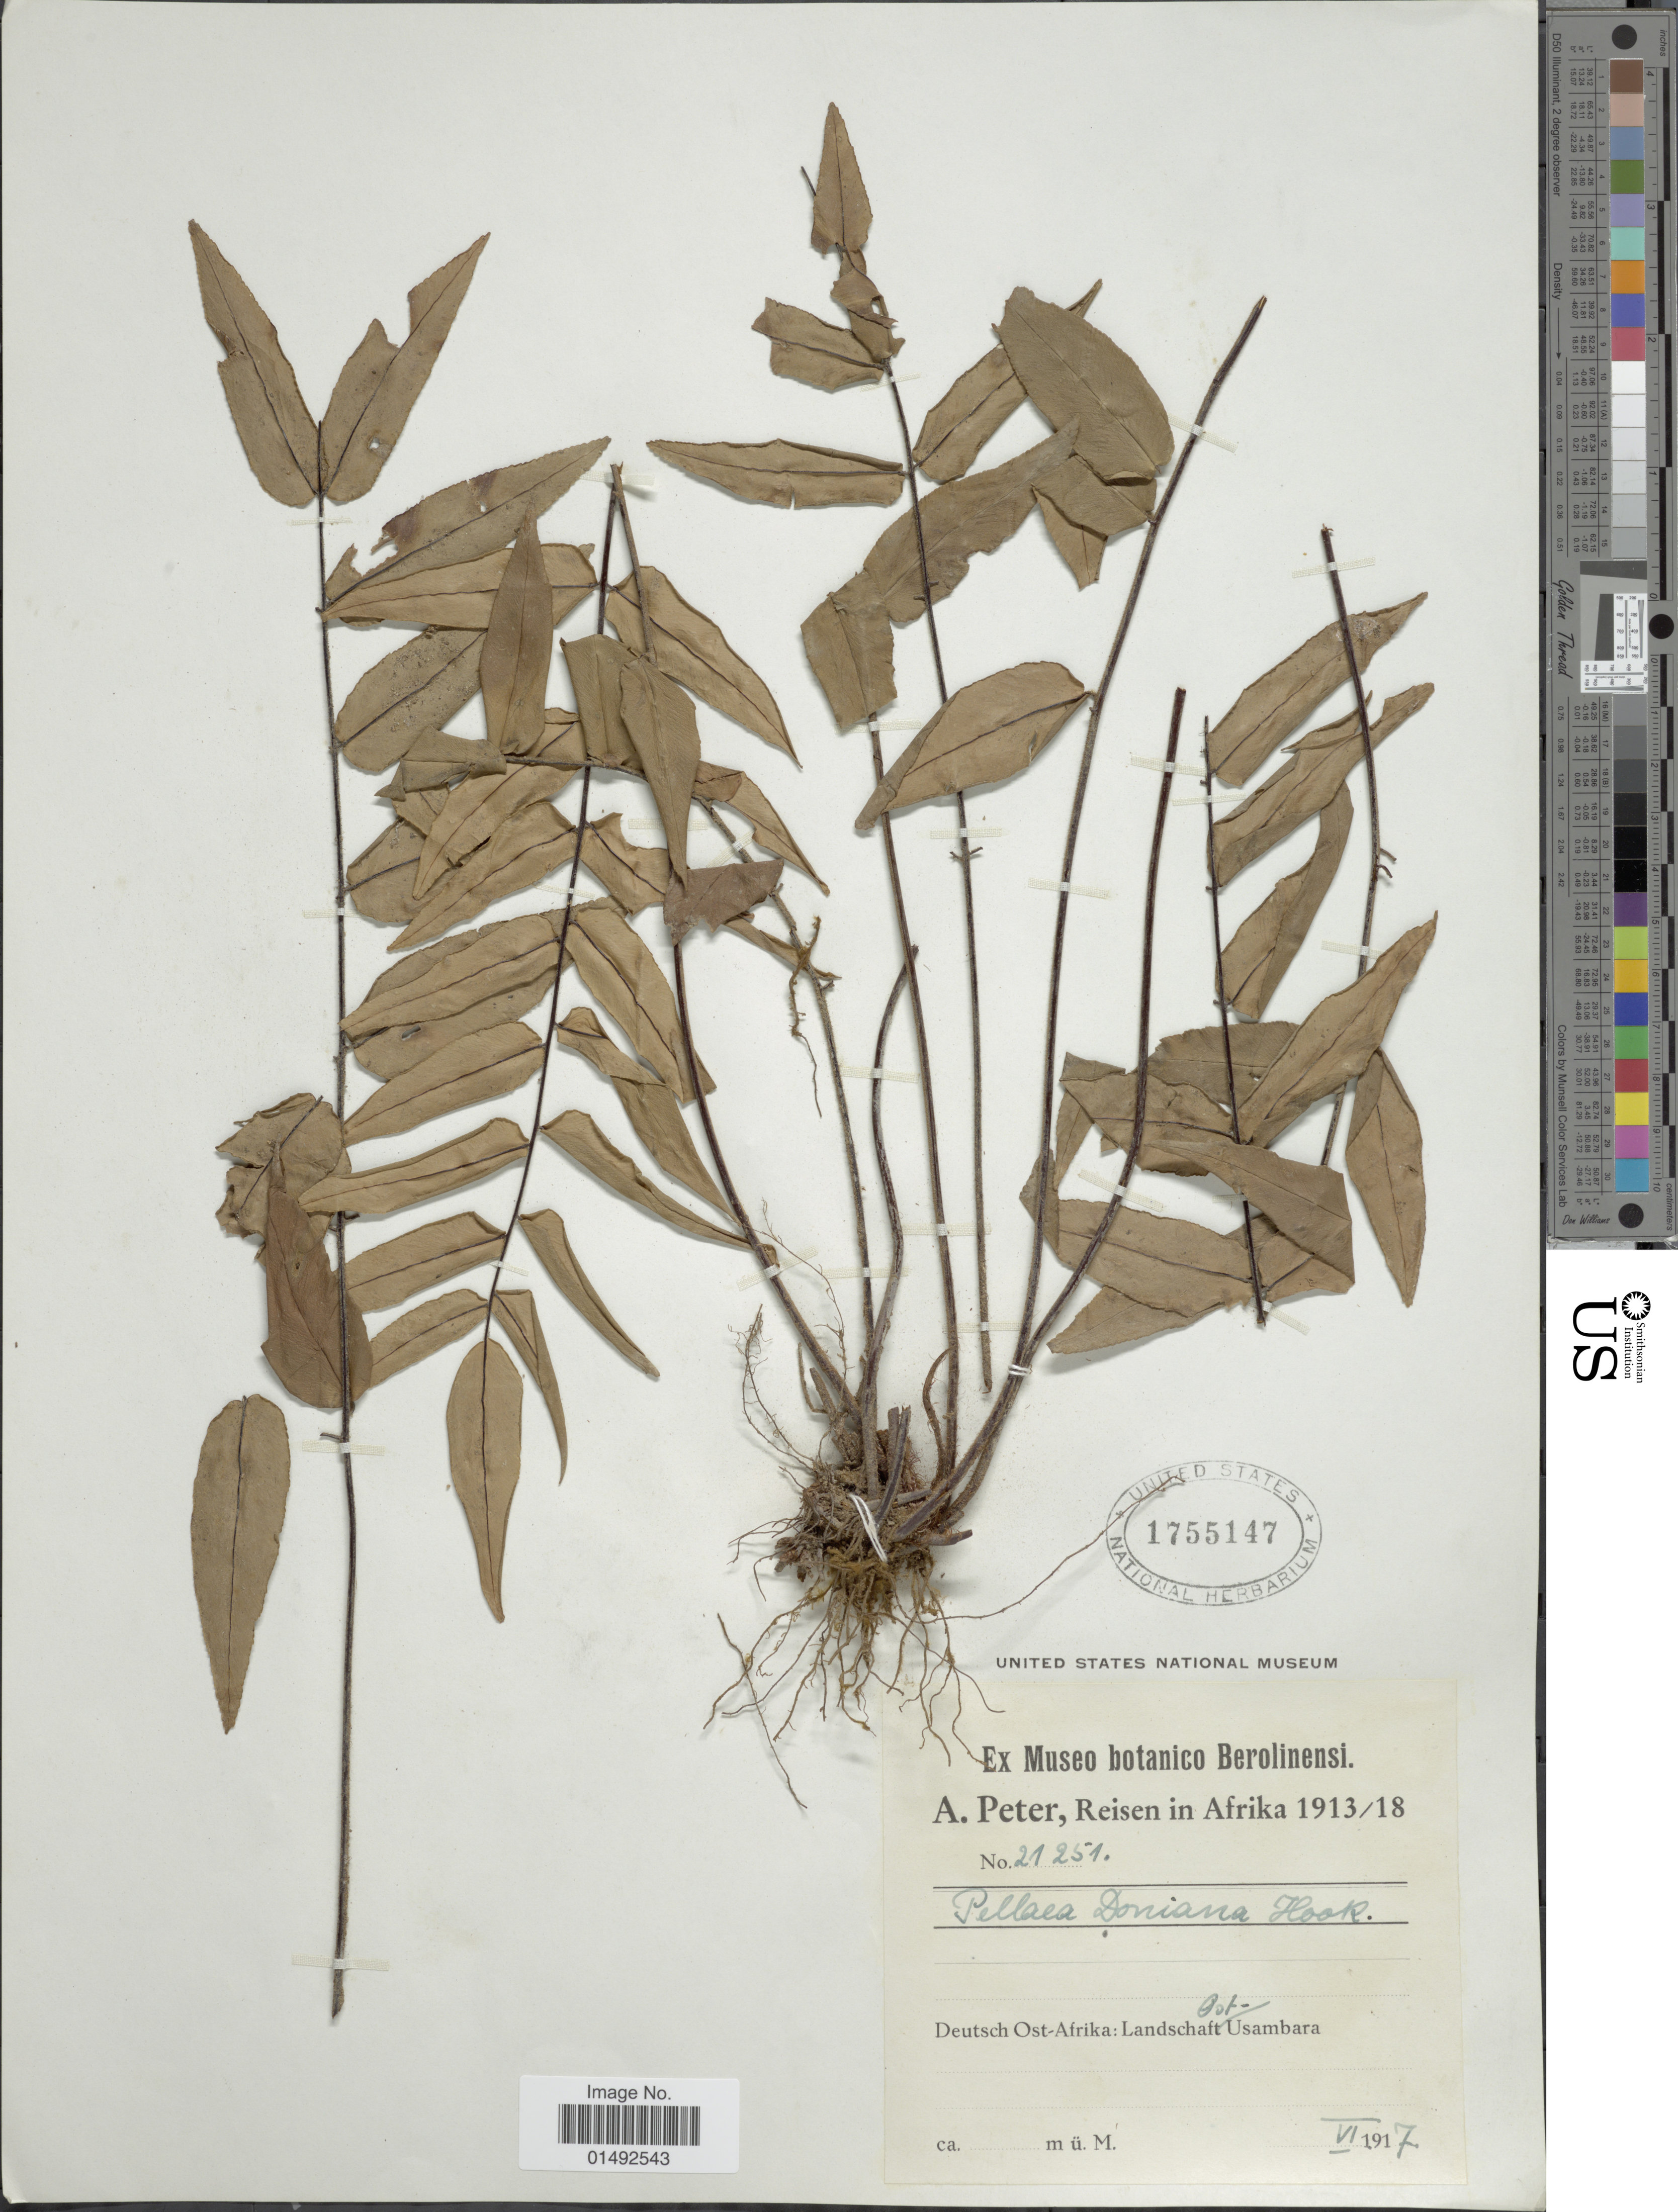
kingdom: Plantae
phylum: Tracheophyta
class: Polypodiopsida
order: Polypodiales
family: Pteridaceae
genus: Pellaea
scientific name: Pellaea doniana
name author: Hook.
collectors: A. Peter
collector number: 21251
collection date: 1917-06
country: Tanzania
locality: Deutsch Ost-Afrika: Landschaft Ost Usambara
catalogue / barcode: US 1755147